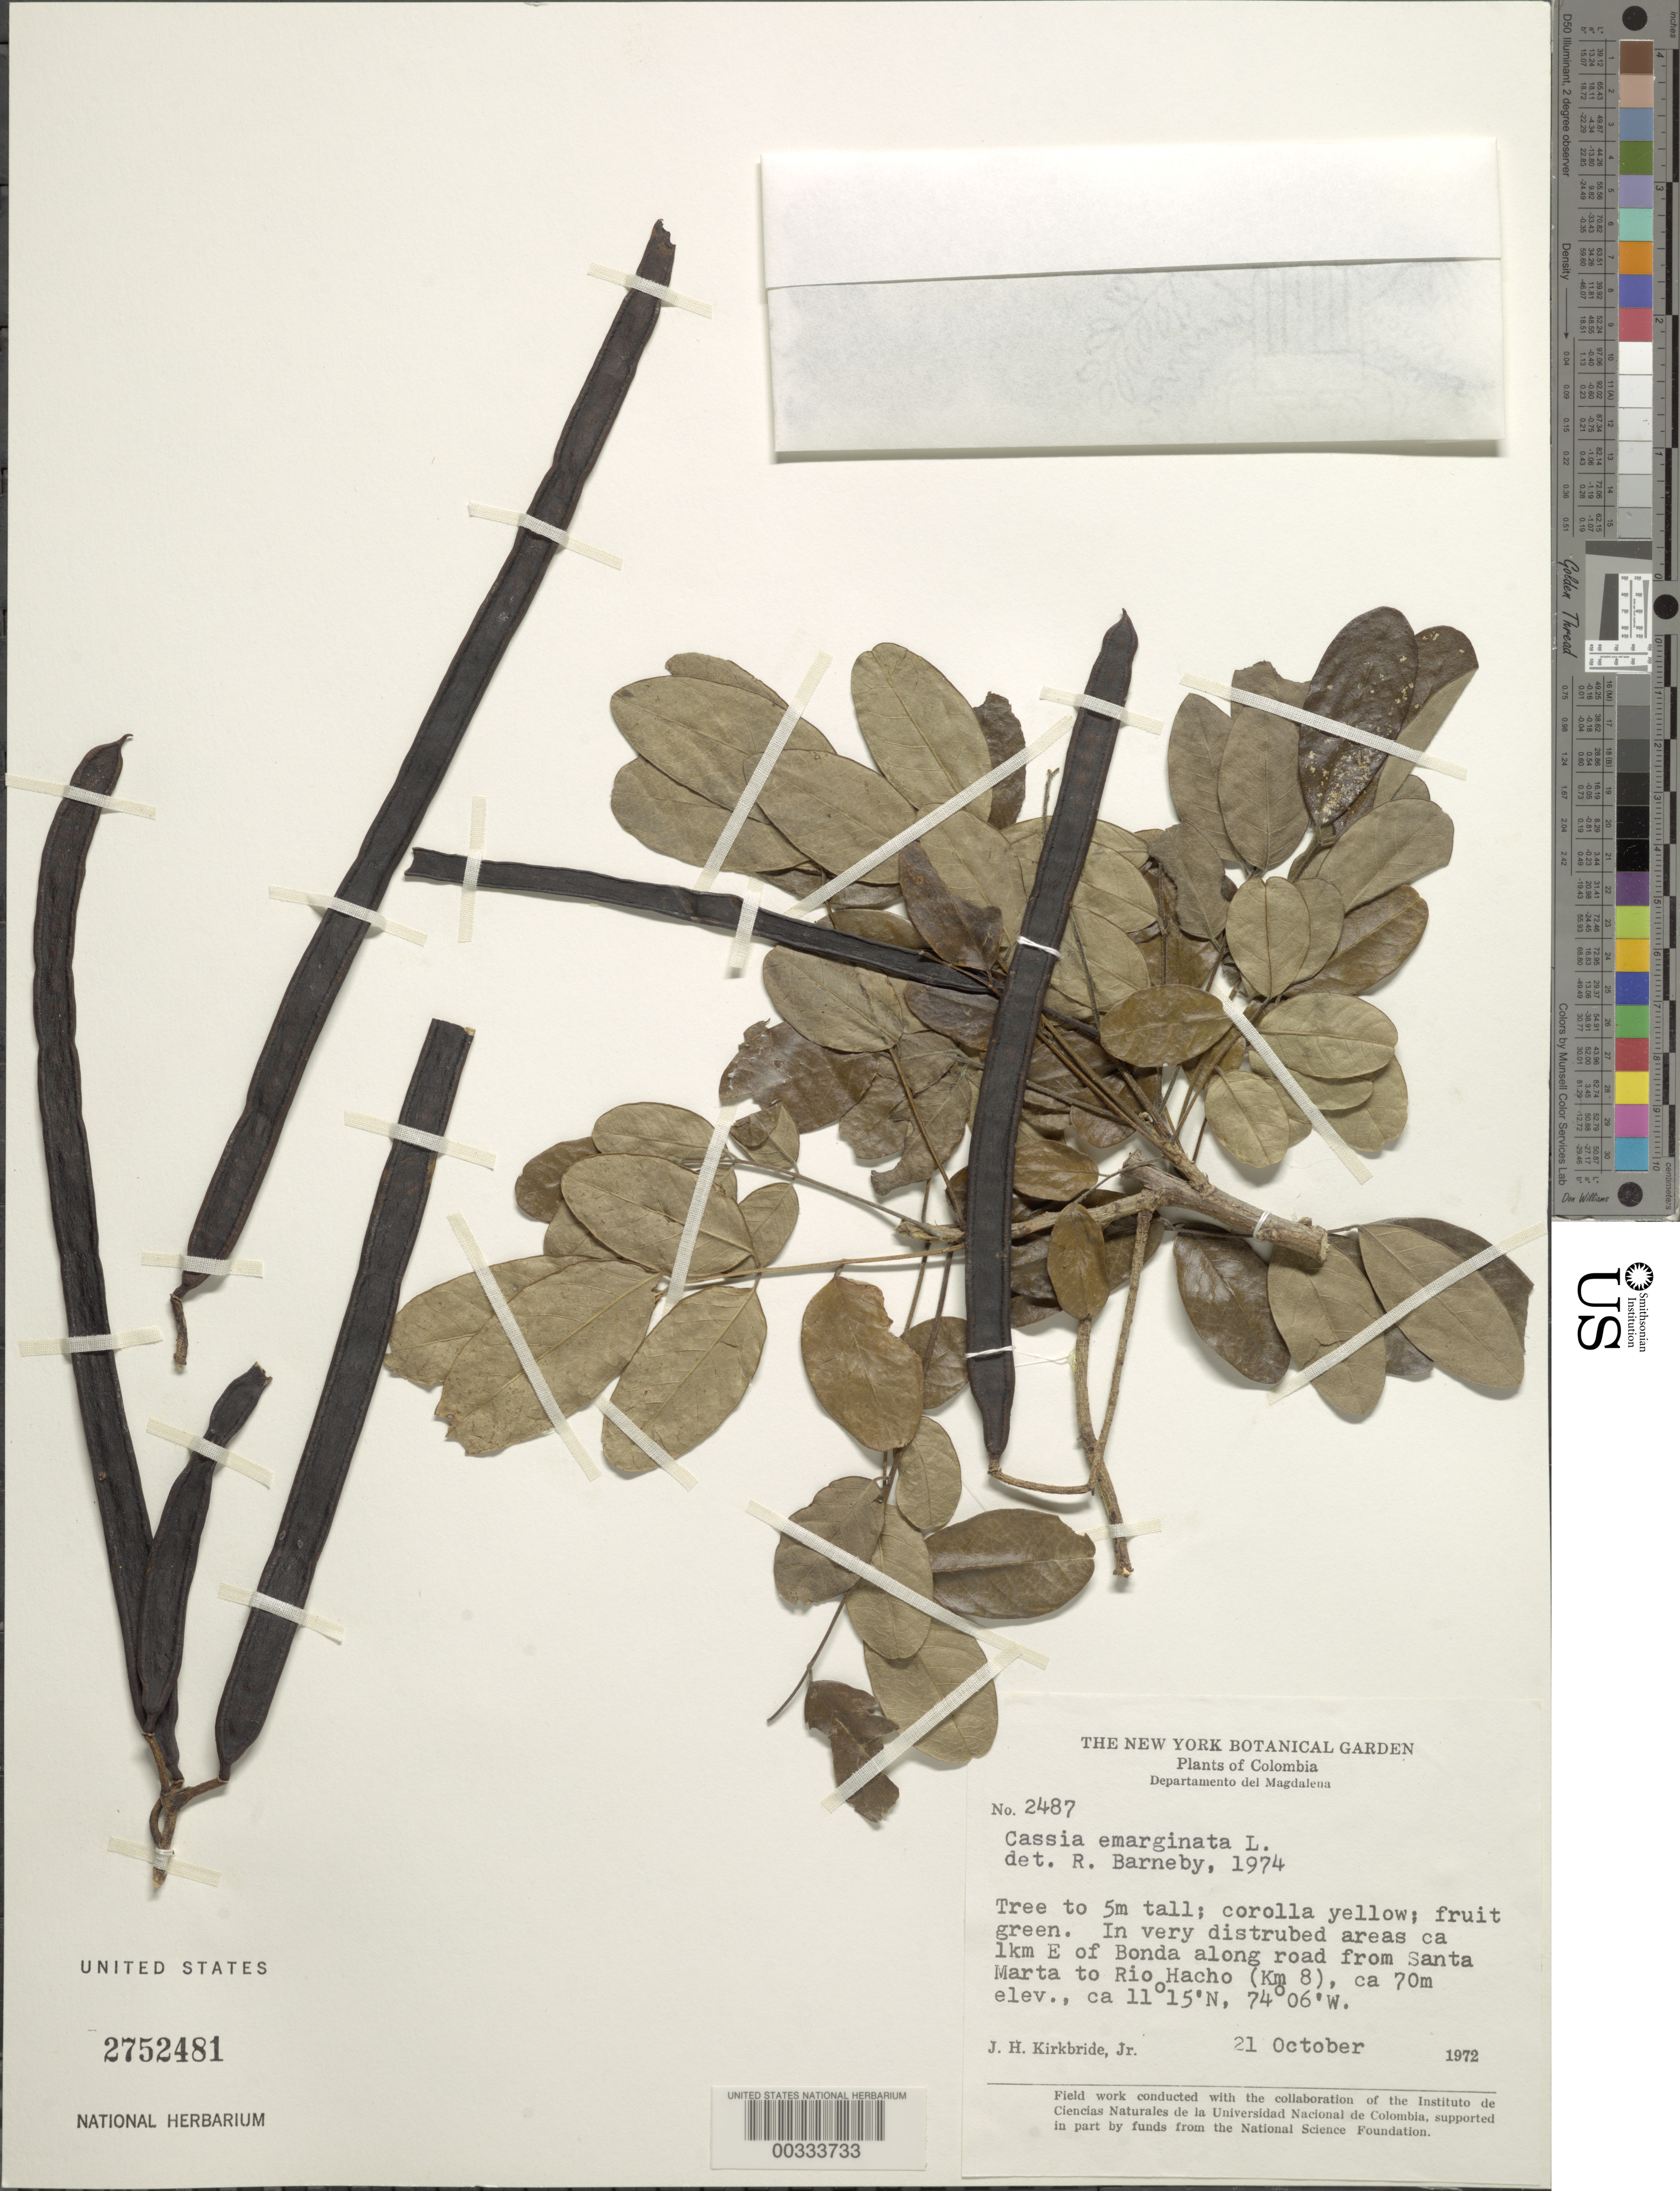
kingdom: Plantae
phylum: Tracheophyta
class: Magnoliopsida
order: Fabales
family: Fabaceae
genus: Senna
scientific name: Senna atomaria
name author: (L.) H.S. Irwin & Barneby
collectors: J. H. Kirkbride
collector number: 2487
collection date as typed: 21 Oct 1972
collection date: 1972-10-21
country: Colombia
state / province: Magdalena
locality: Ca 1 km E of bonda along road from Santa Marta to Rio Hacho, km 8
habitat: Very distrubed areas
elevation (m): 70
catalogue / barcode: US 2752481